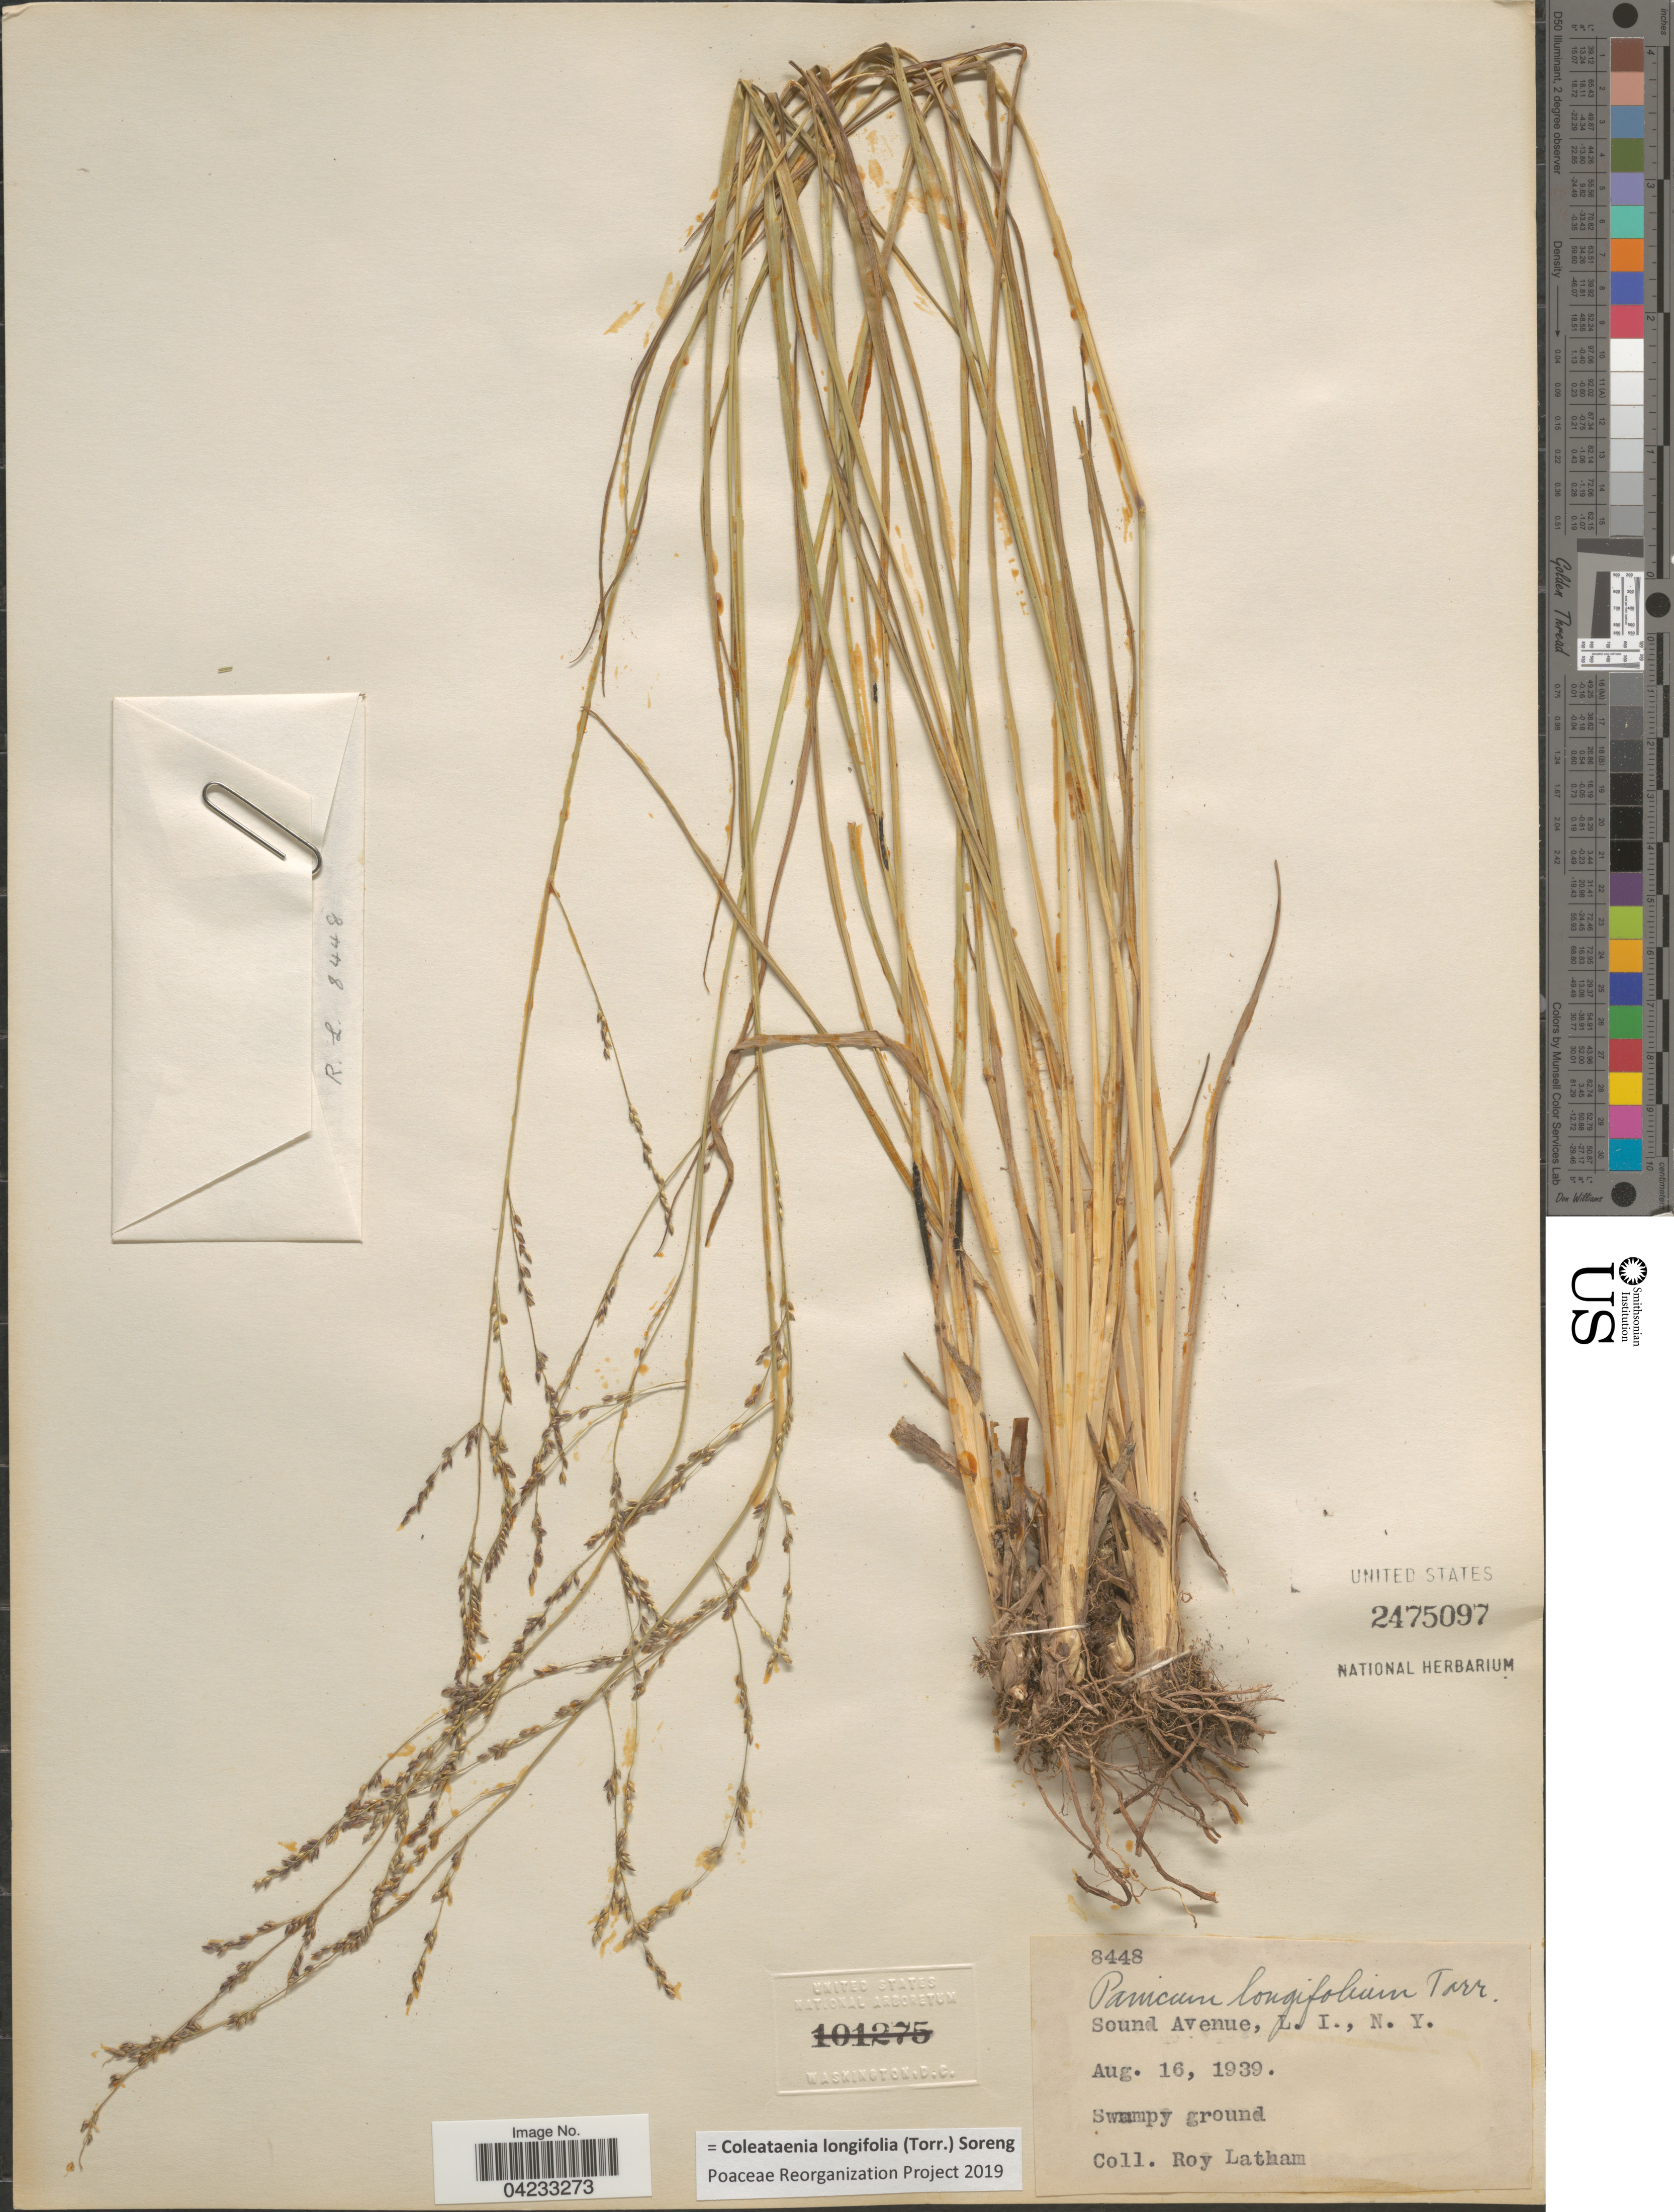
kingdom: Plantae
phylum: Tracheophyta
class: Liliopsida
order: Poales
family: Poaceae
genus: Coleataenia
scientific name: Coleataenia longifolia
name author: (Torr.) Soreng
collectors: R. Latham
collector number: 8448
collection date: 1939-08-16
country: United States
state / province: New York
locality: Sound Avenue, L.I. Swampy ground.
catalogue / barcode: US 2475097